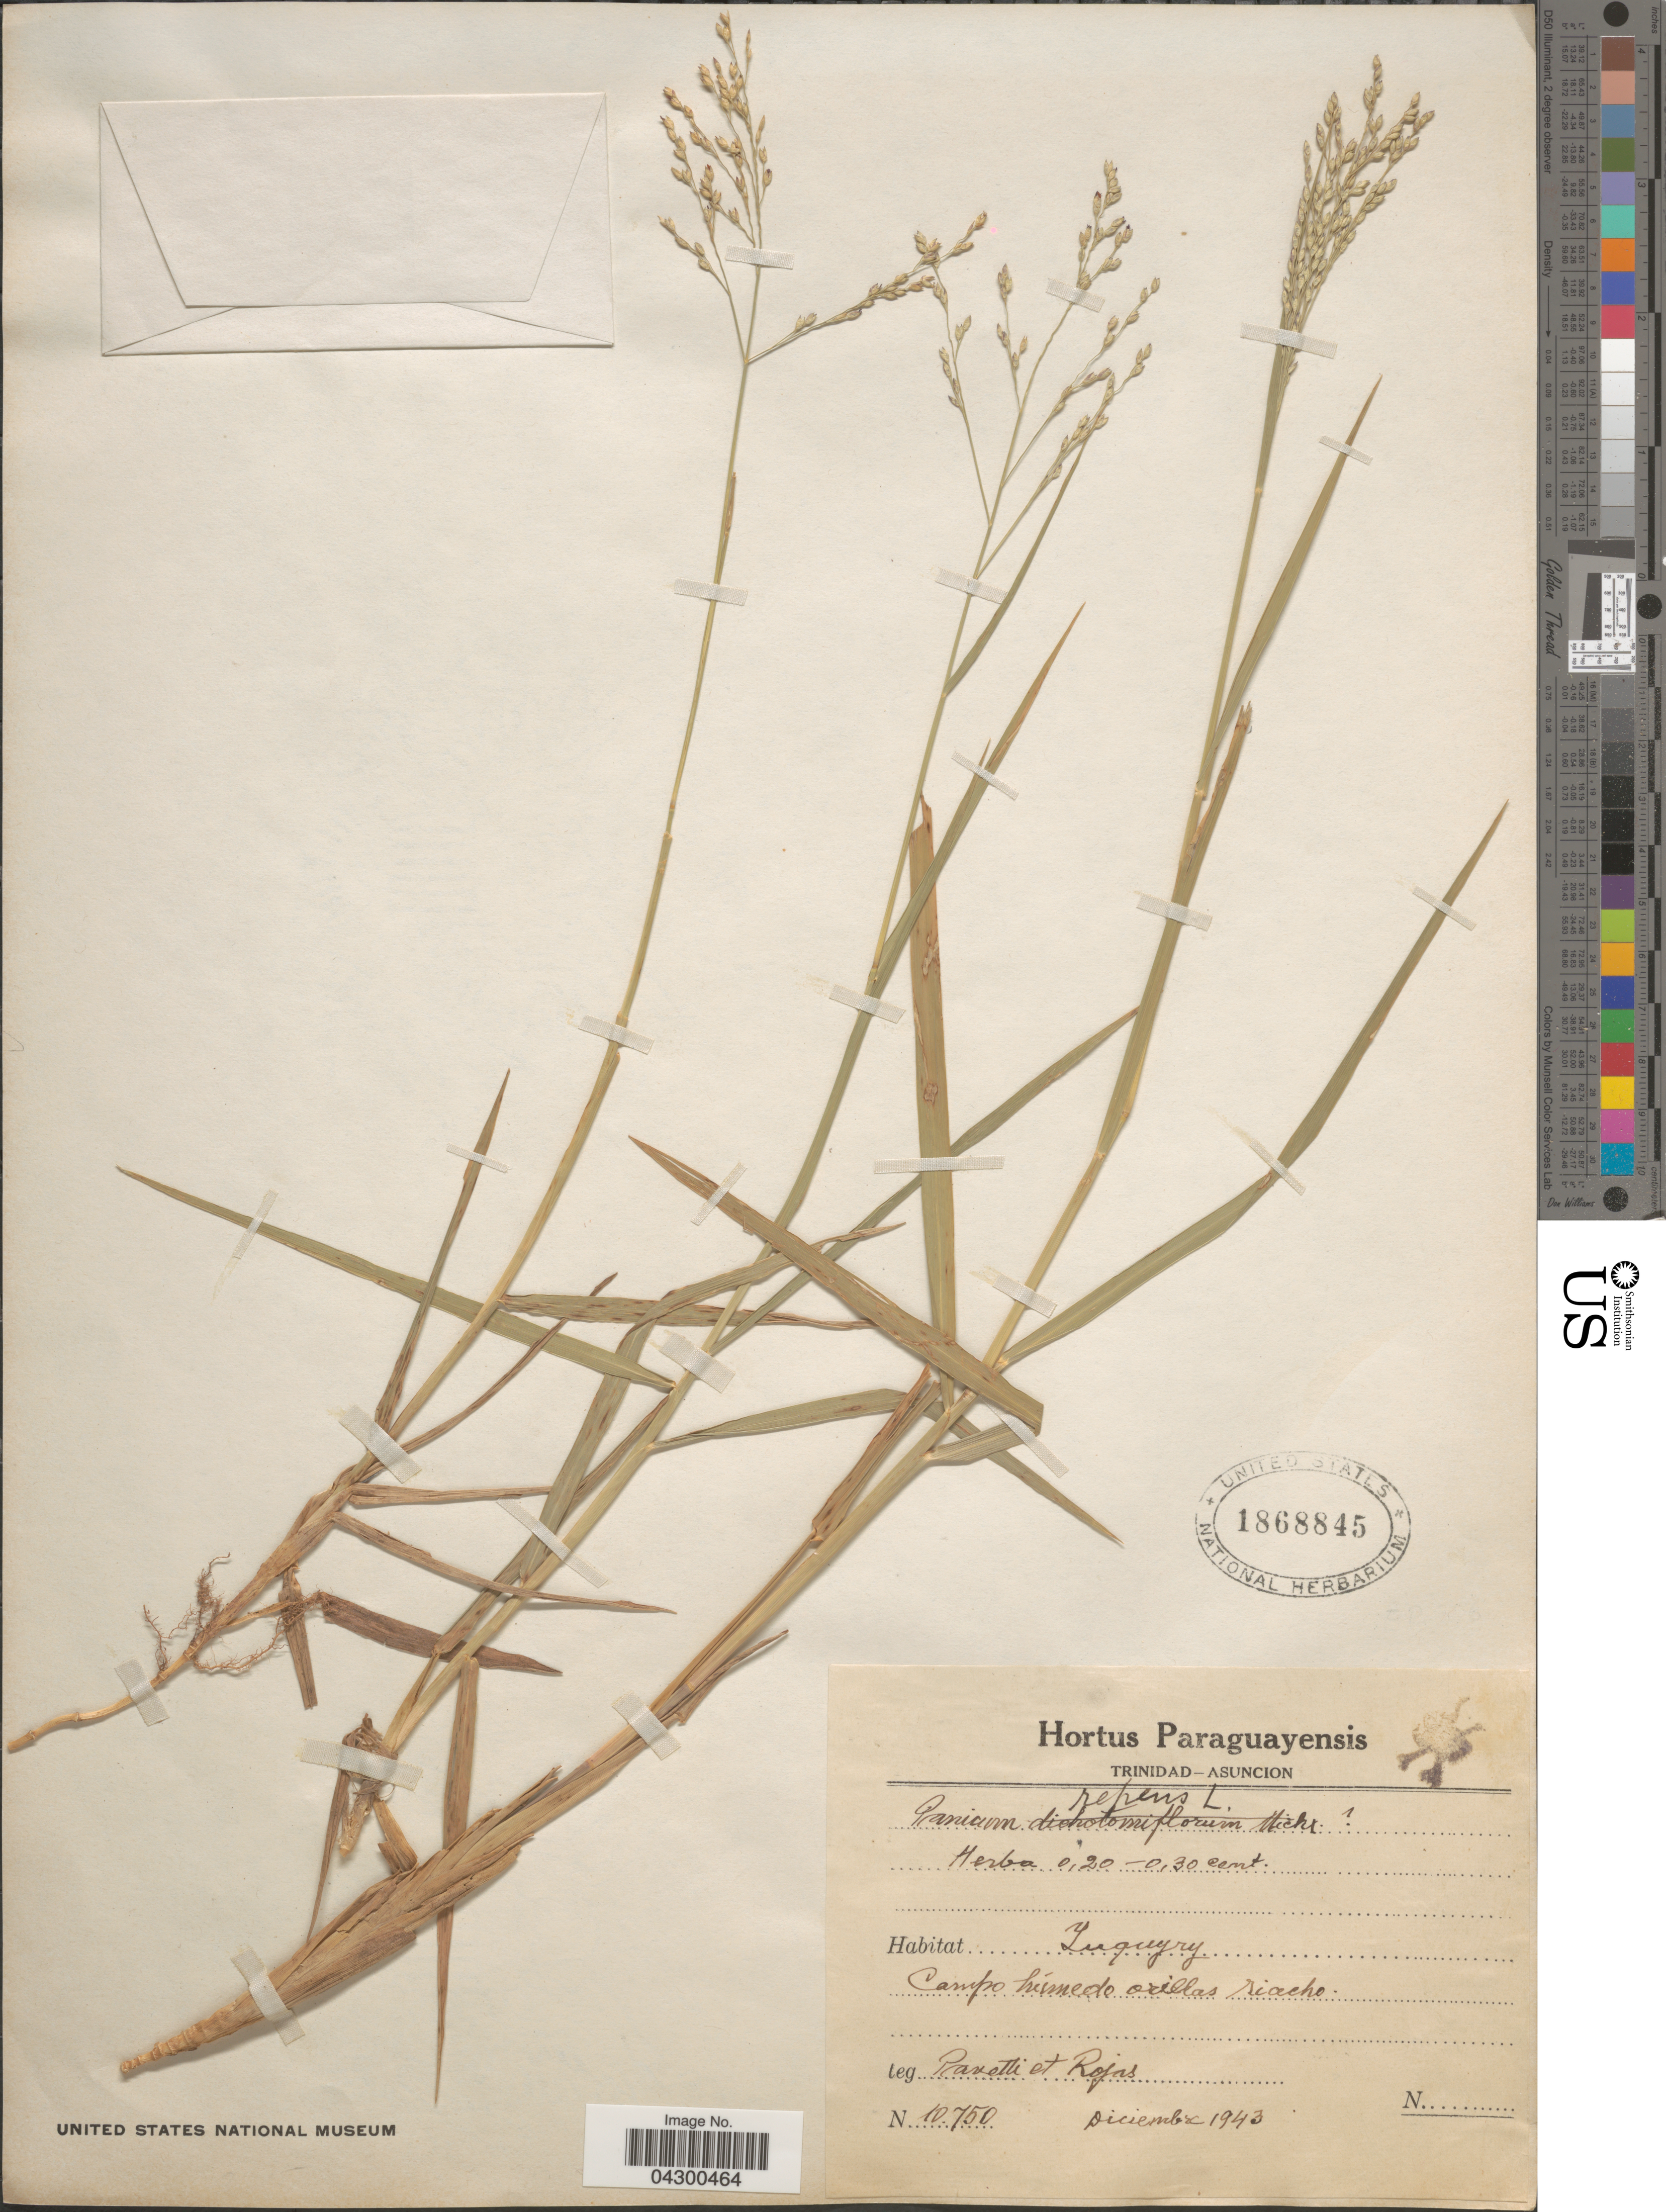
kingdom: Plantae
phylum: Tracheophyta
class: Liliopsida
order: Poales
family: Poaceae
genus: Panicum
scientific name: Panicum repens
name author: L.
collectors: Pravetti & E. De Rojas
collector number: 10750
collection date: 1943-12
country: Paraguay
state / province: Asuncion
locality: Trinidad. Yuquyry. Campo húmedo orillas riacho.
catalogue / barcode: US 1868845